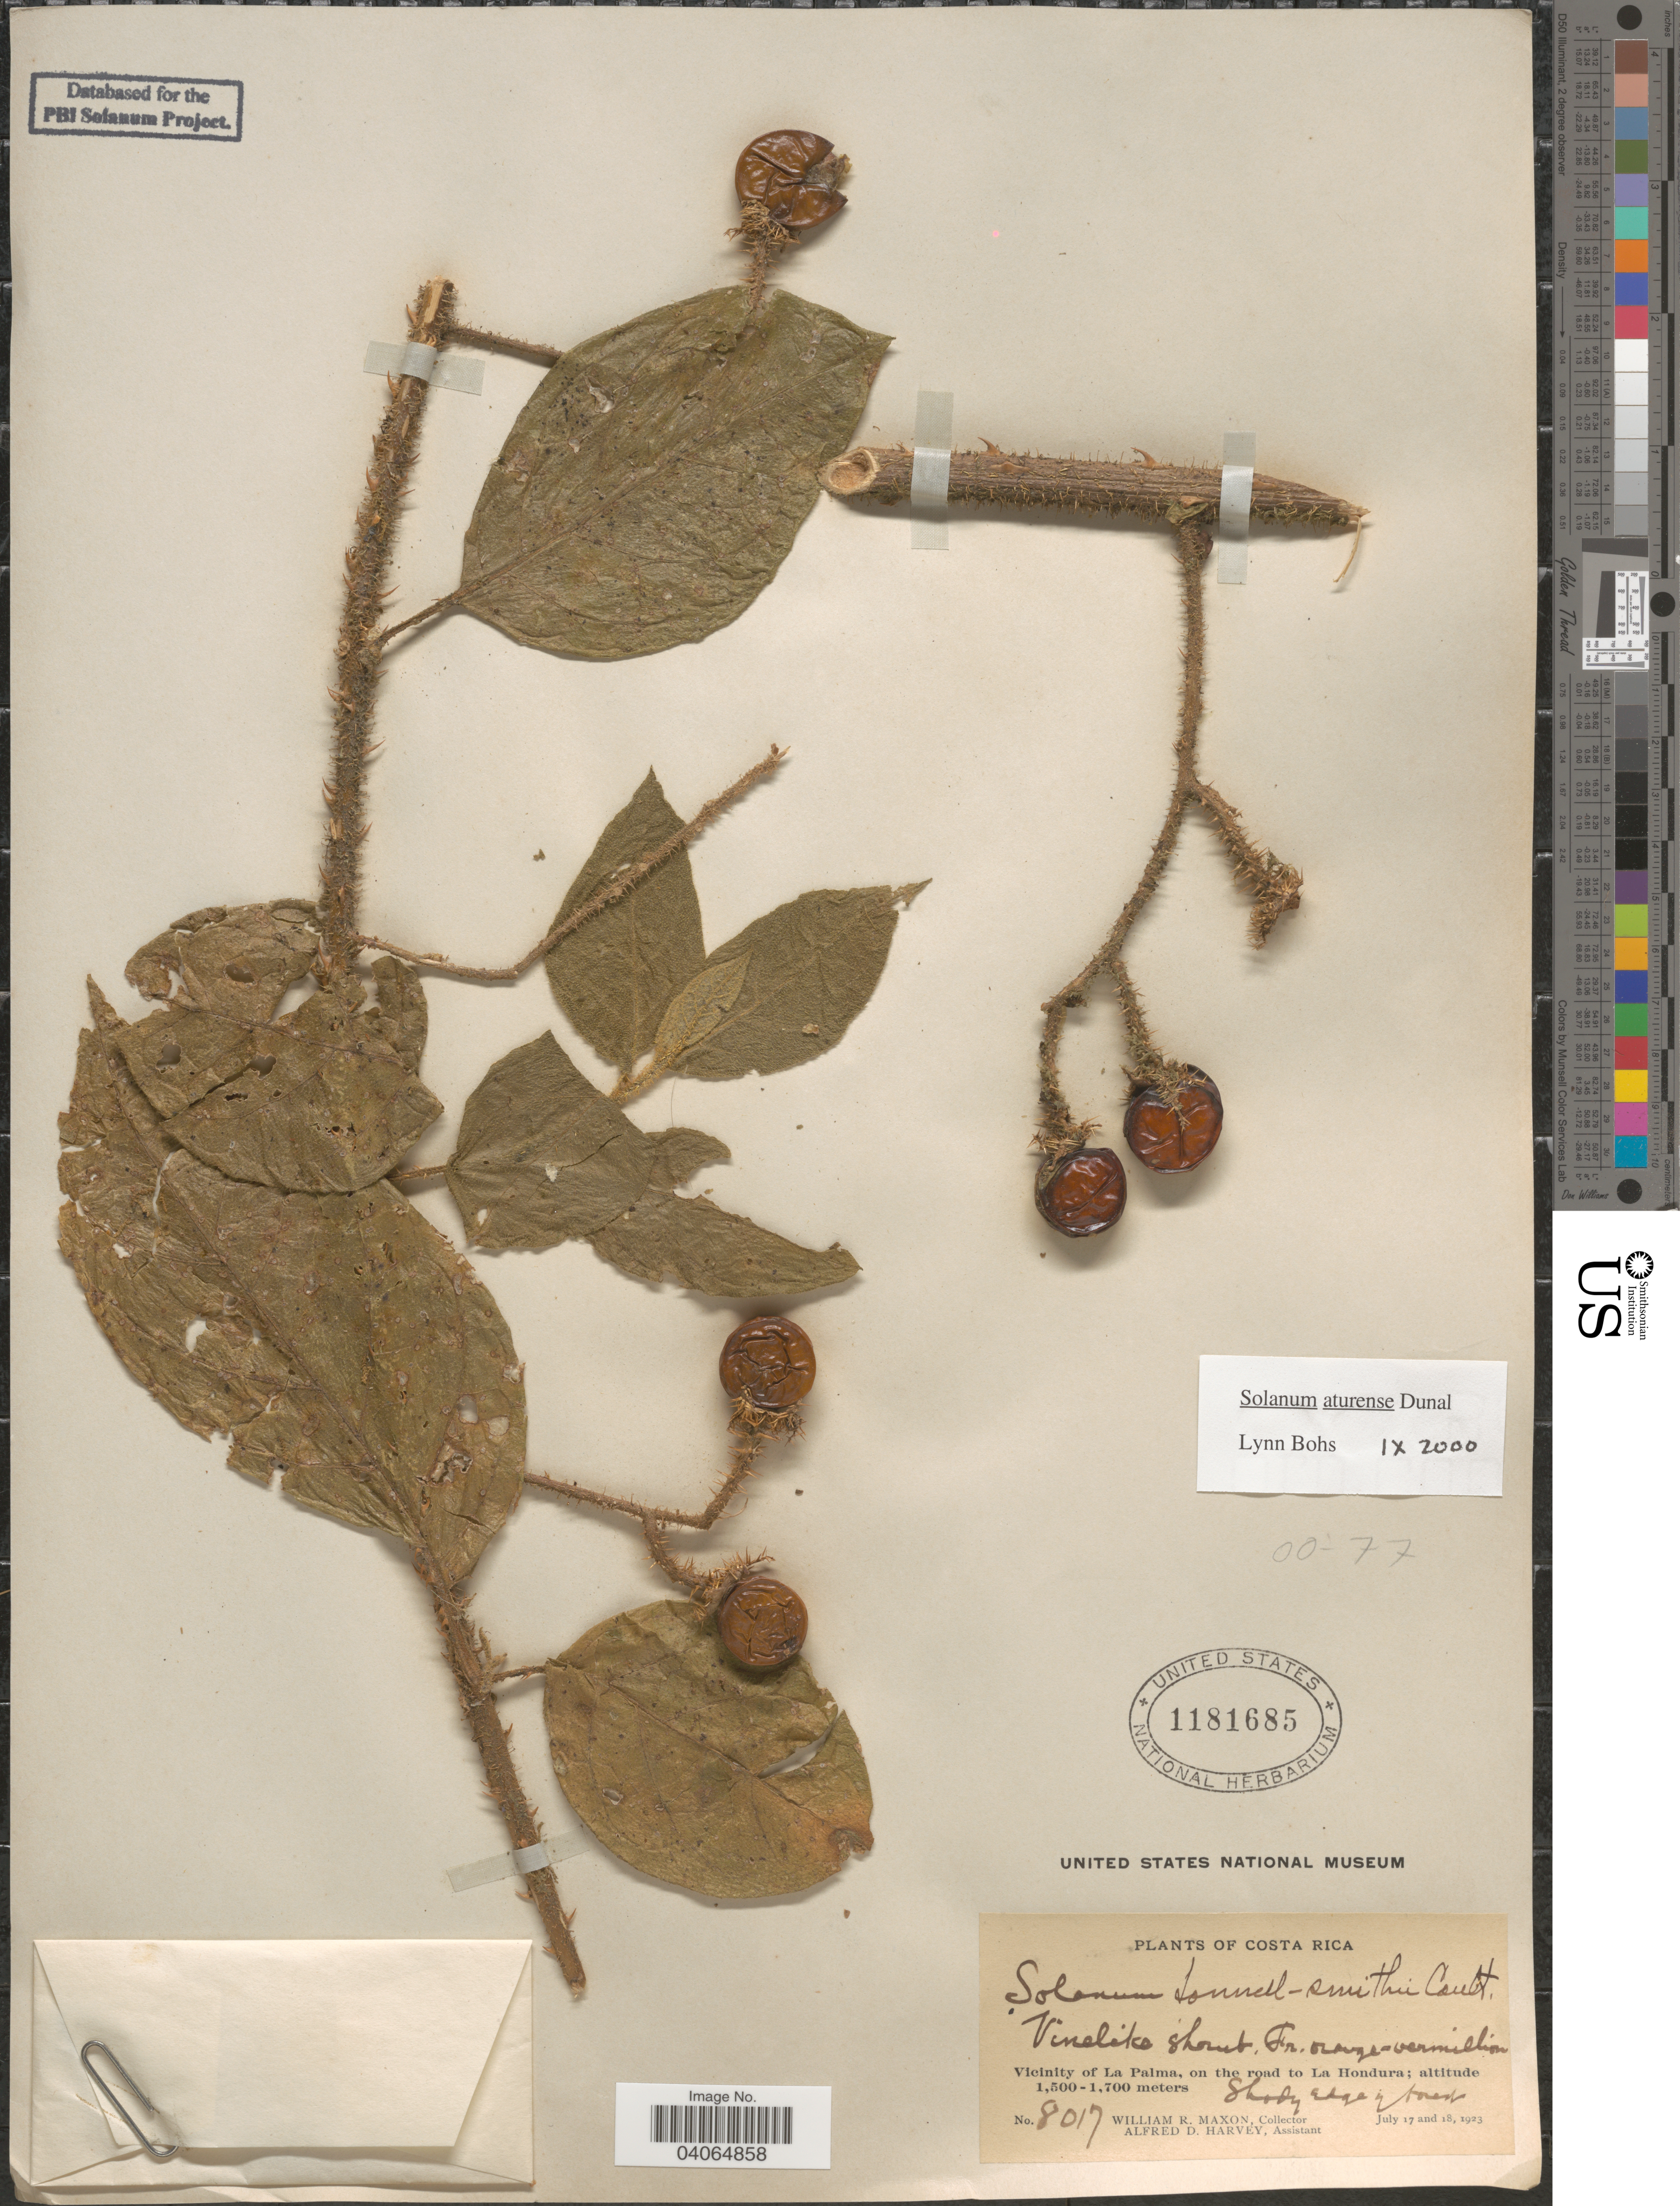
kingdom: Plantae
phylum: Tracheophyta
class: Magnoliopsida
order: Solanales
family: Solanaceae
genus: Solanum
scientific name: Solanum aturense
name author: Humb. & Bonpl. ex Dunal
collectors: W. R. Maxon & A. D. Harvey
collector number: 8017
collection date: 1923-07-17/1923-07-18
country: Costa Rica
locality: Vicinity of La Palma, on the road to La Hondura.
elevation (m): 1500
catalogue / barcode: US 1181685